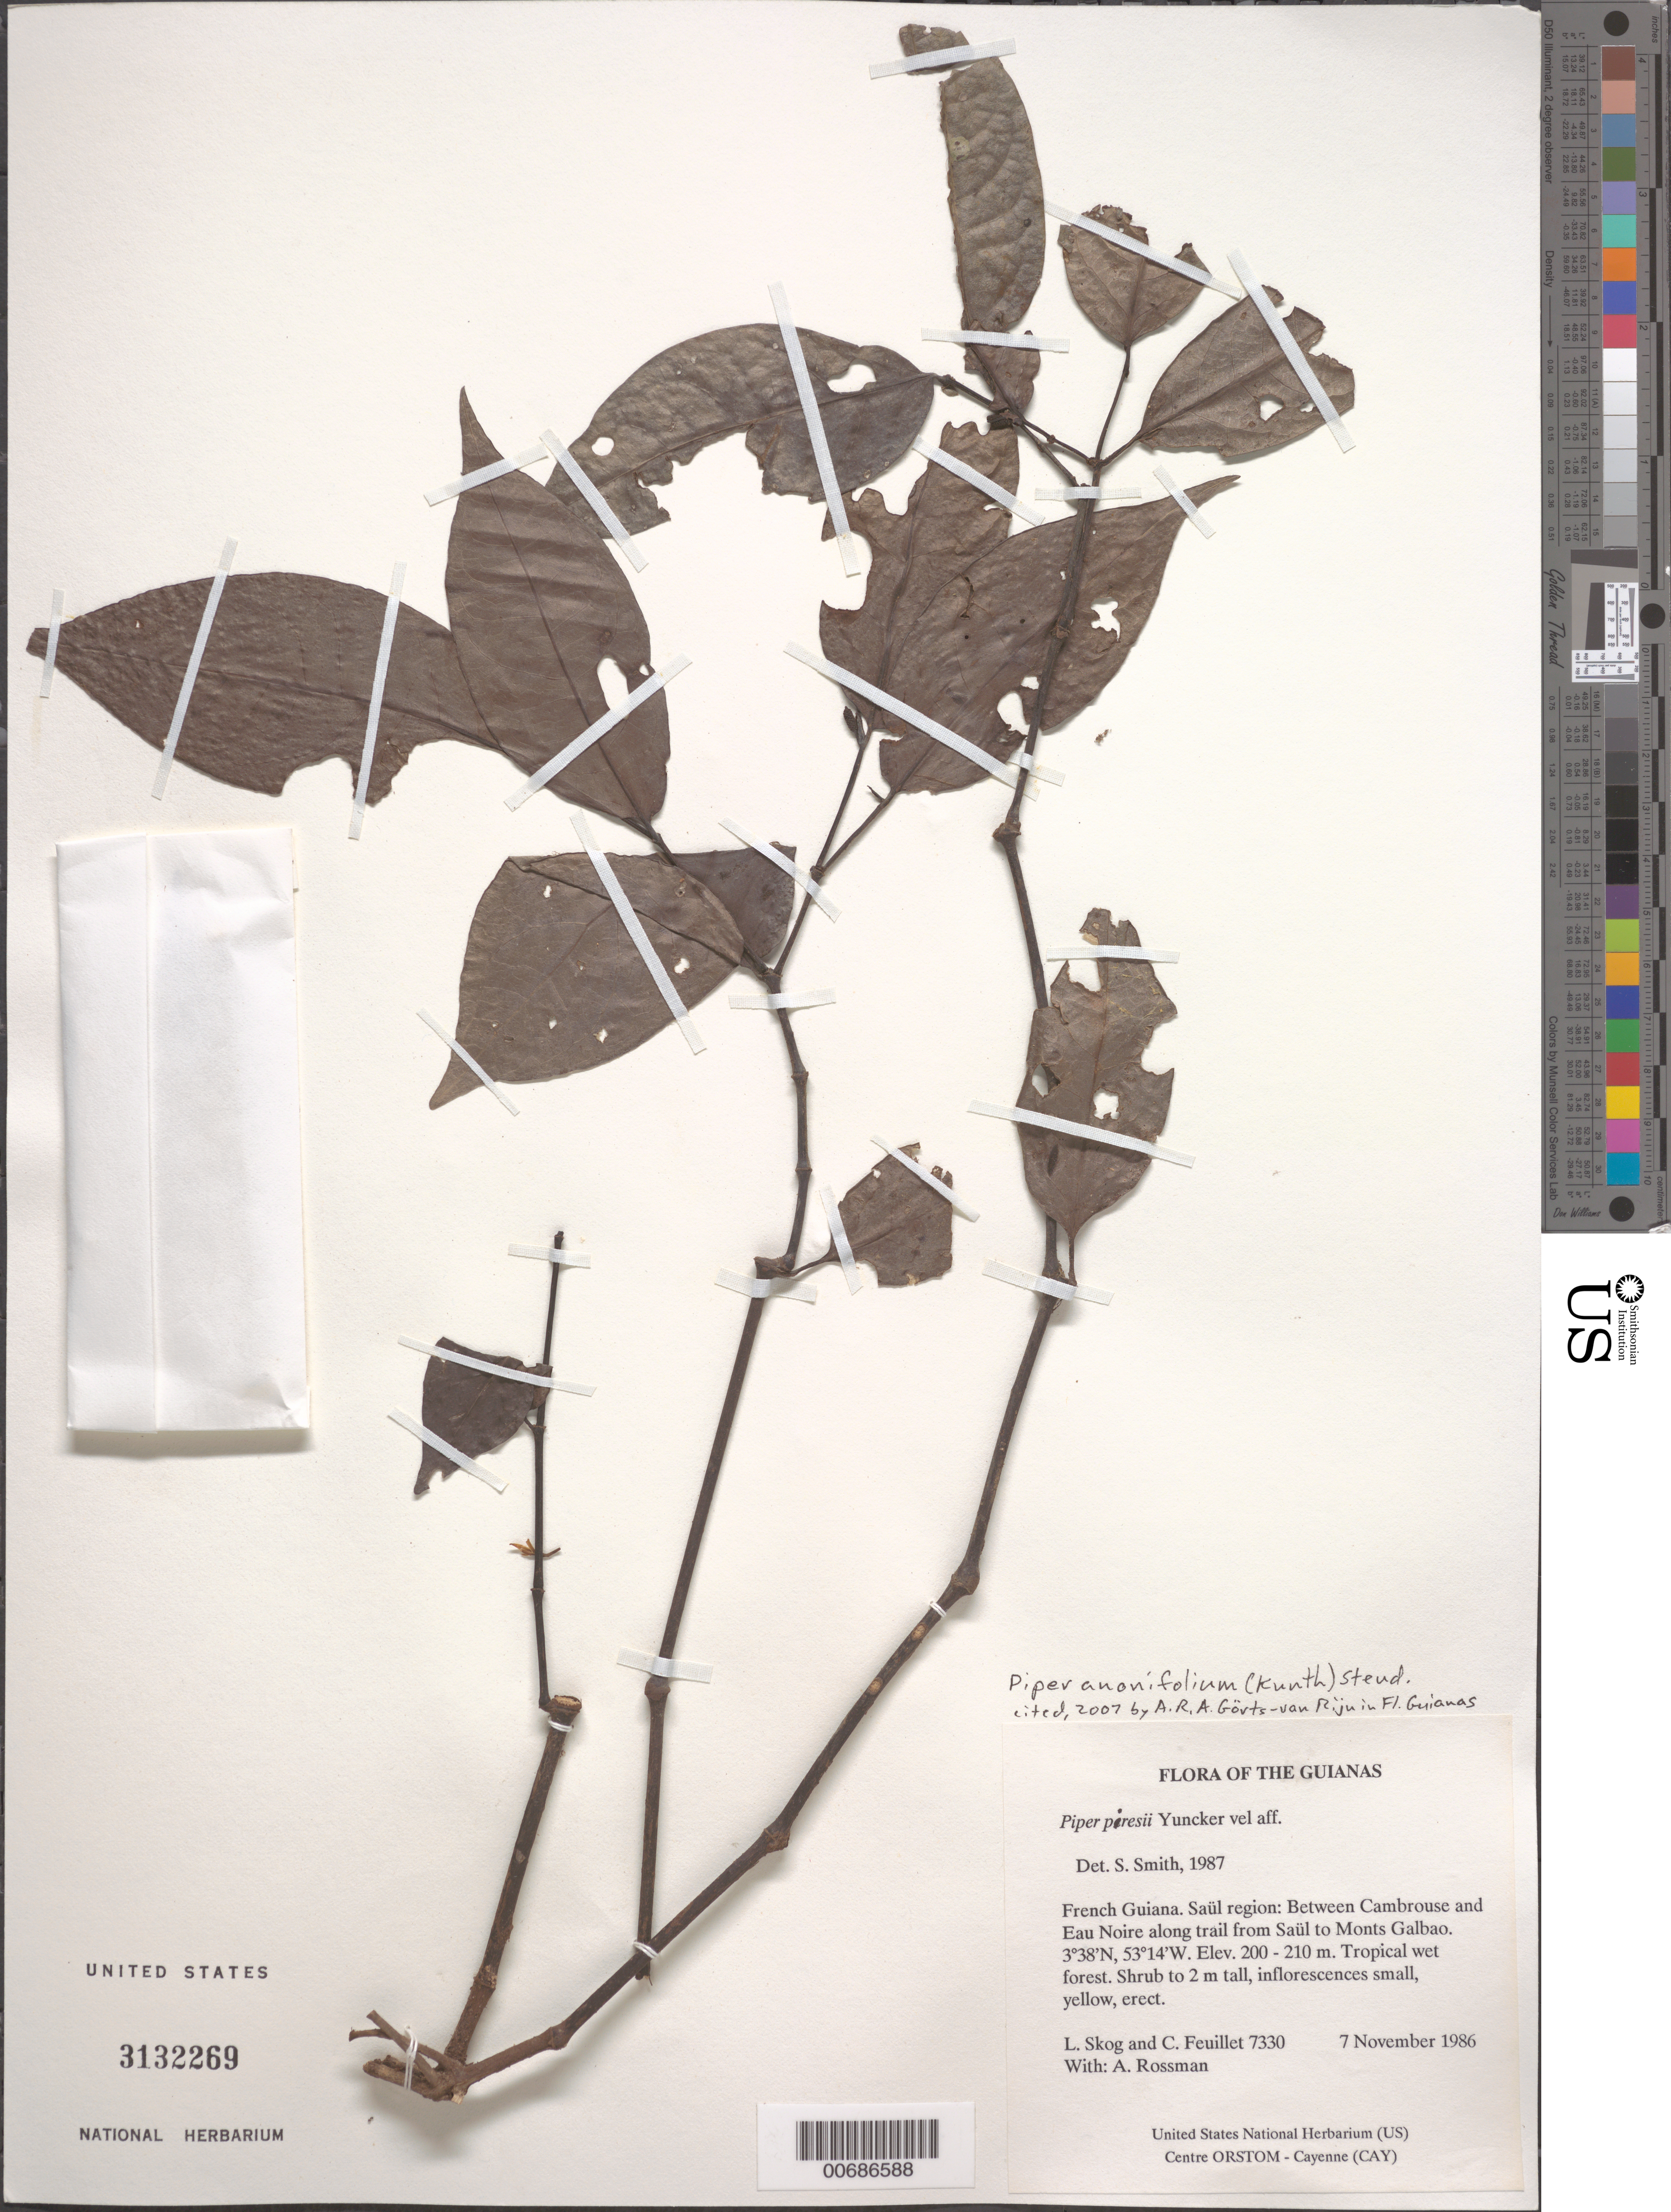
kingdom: Plantae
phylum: Tracheophyta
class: Magnoliopsida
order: Piperales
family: Piperaceae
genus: Piper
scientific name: Piper piresii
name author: Yunck.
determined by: Smith, Stephen F., (US), NMNH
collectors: L. E. Skog, C. Feuillet & A. Rossman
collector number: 7330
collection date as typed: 7 November 1986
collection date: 1986-11-07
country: French Guiana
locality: Between Cambrouse and Eau Noire along trail from Saül to Monts Galbao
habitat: Tropical wet forest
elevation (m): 200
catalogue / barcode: US 3132269